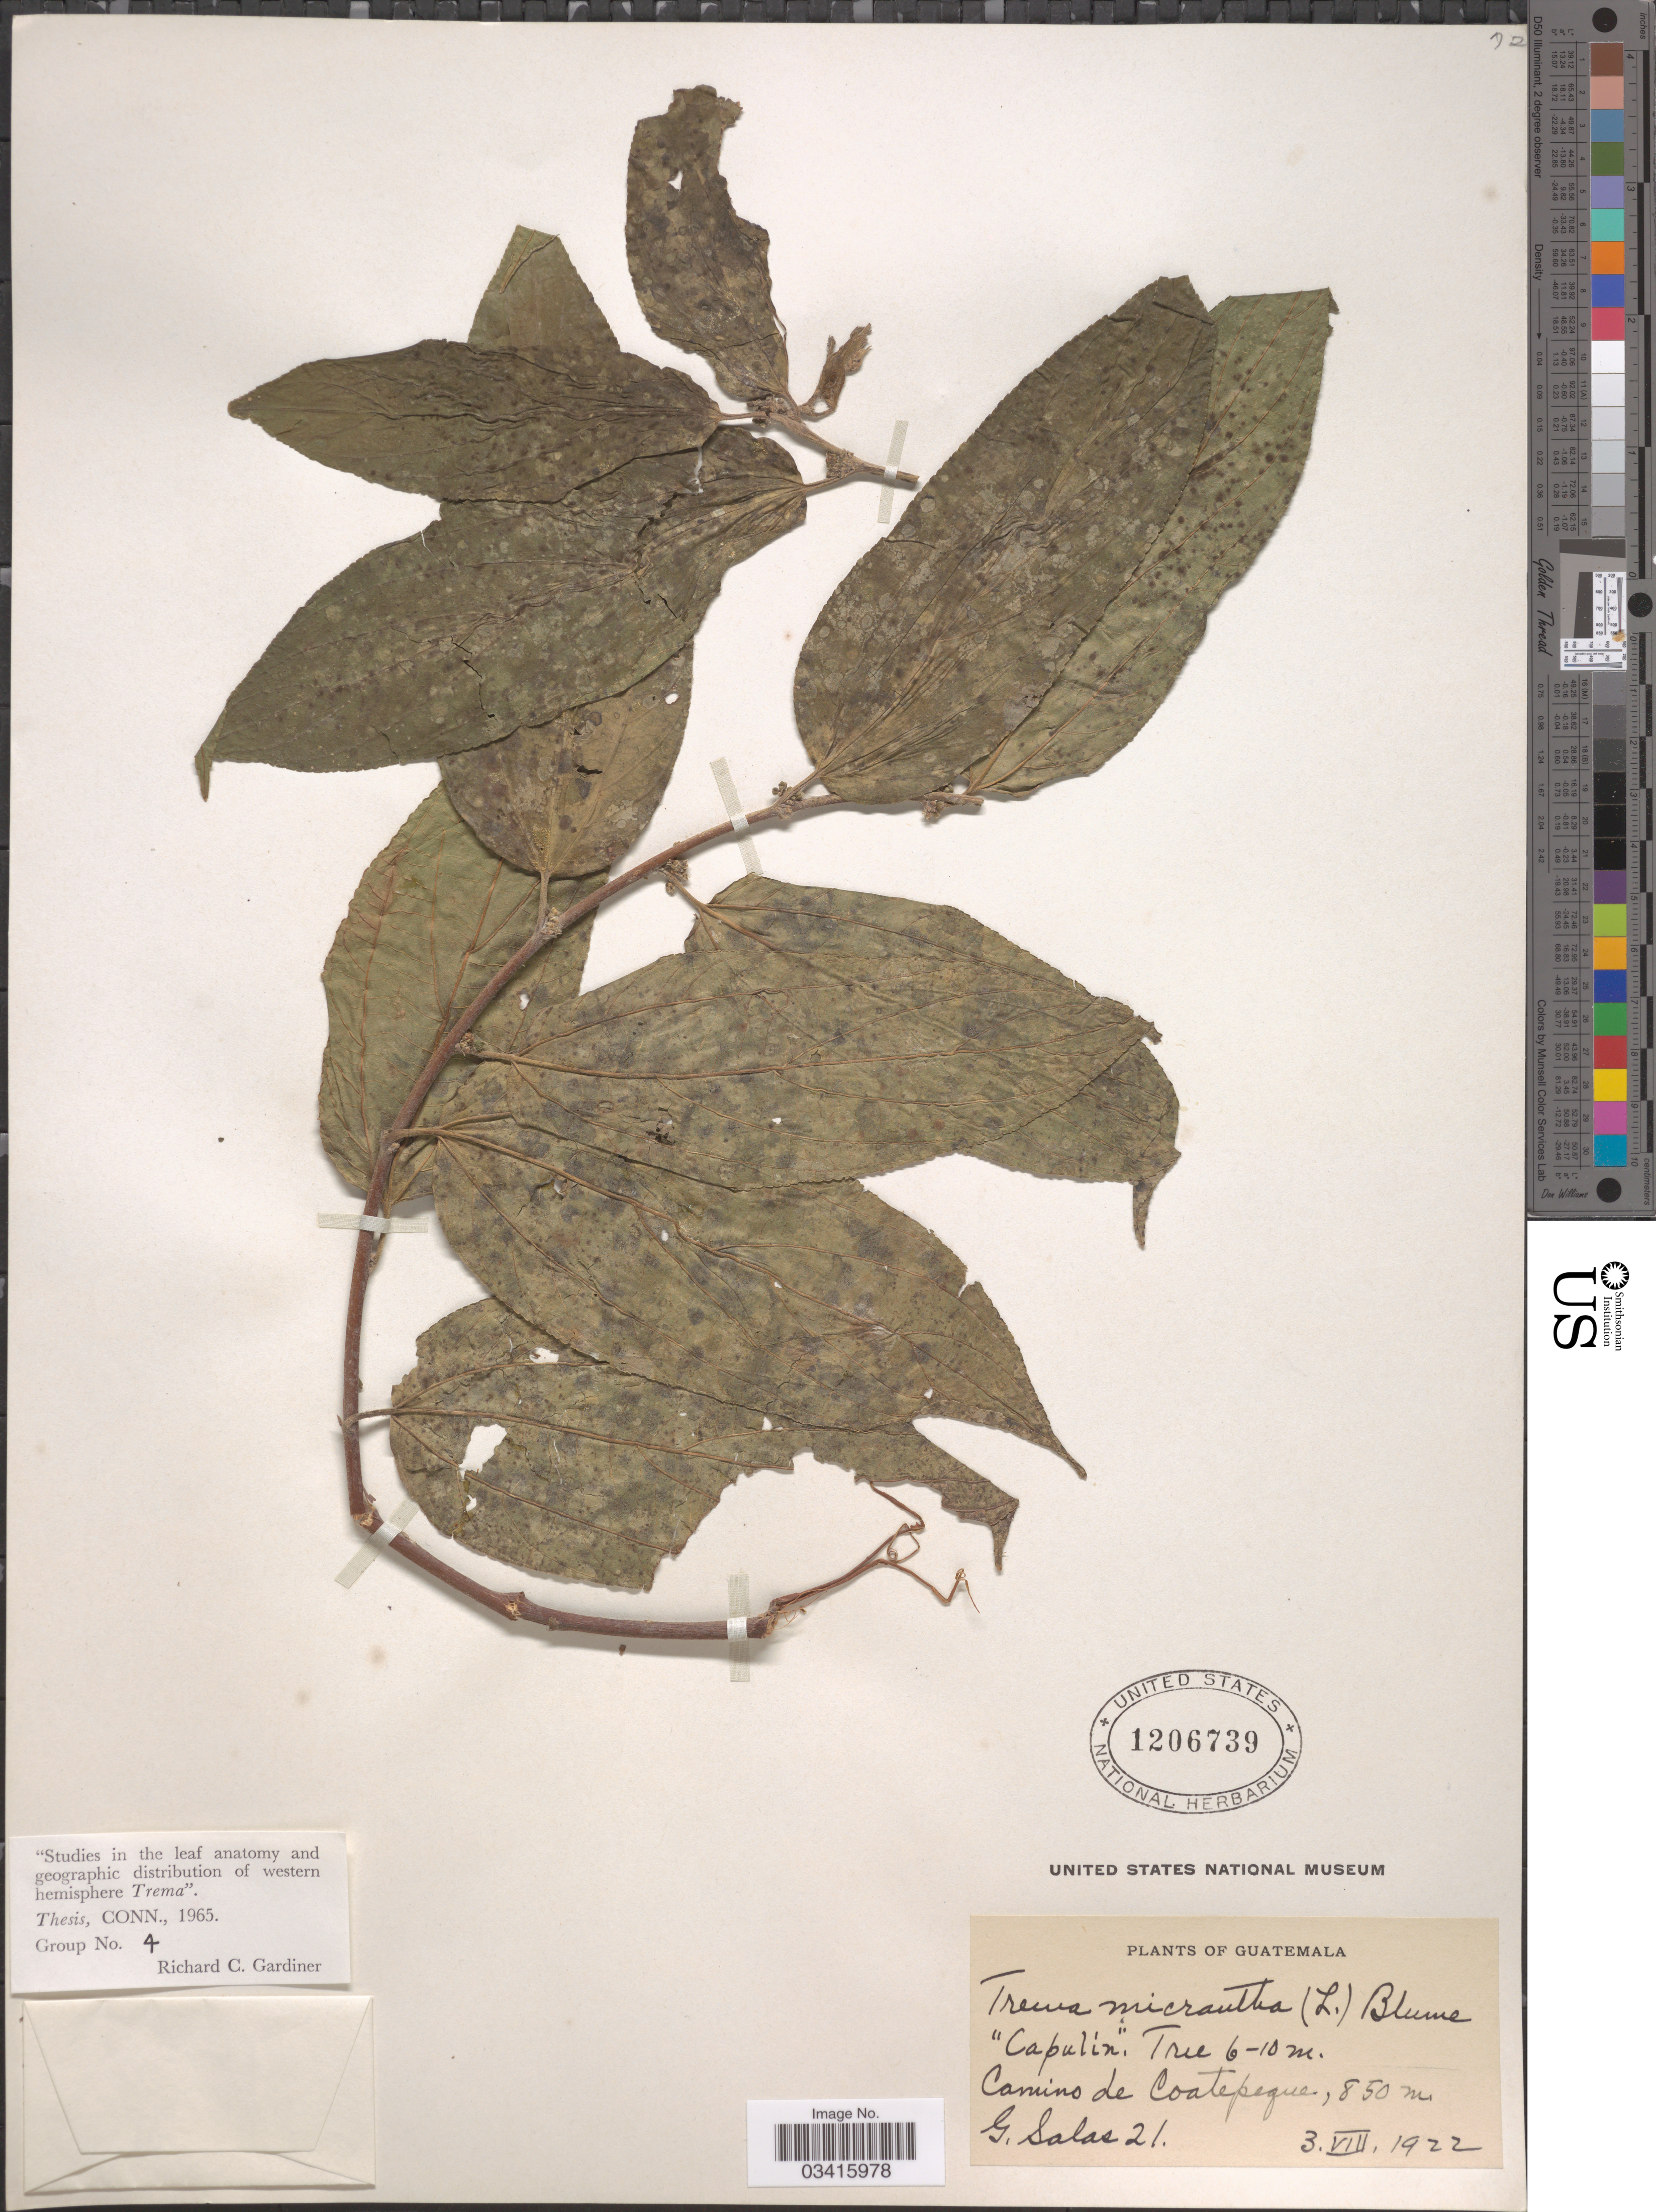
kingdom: Plantae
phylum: Tracheophyta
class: Magnoliopsida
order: Rosales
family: Cannabaceae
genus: Trema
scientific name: Trema micranthum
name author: (L.) Blume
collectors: G. Salas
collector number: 21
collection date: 1922-08-03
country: Guatemala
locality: Camino de Coatepeque.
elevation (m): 850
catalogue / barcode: US 1206739